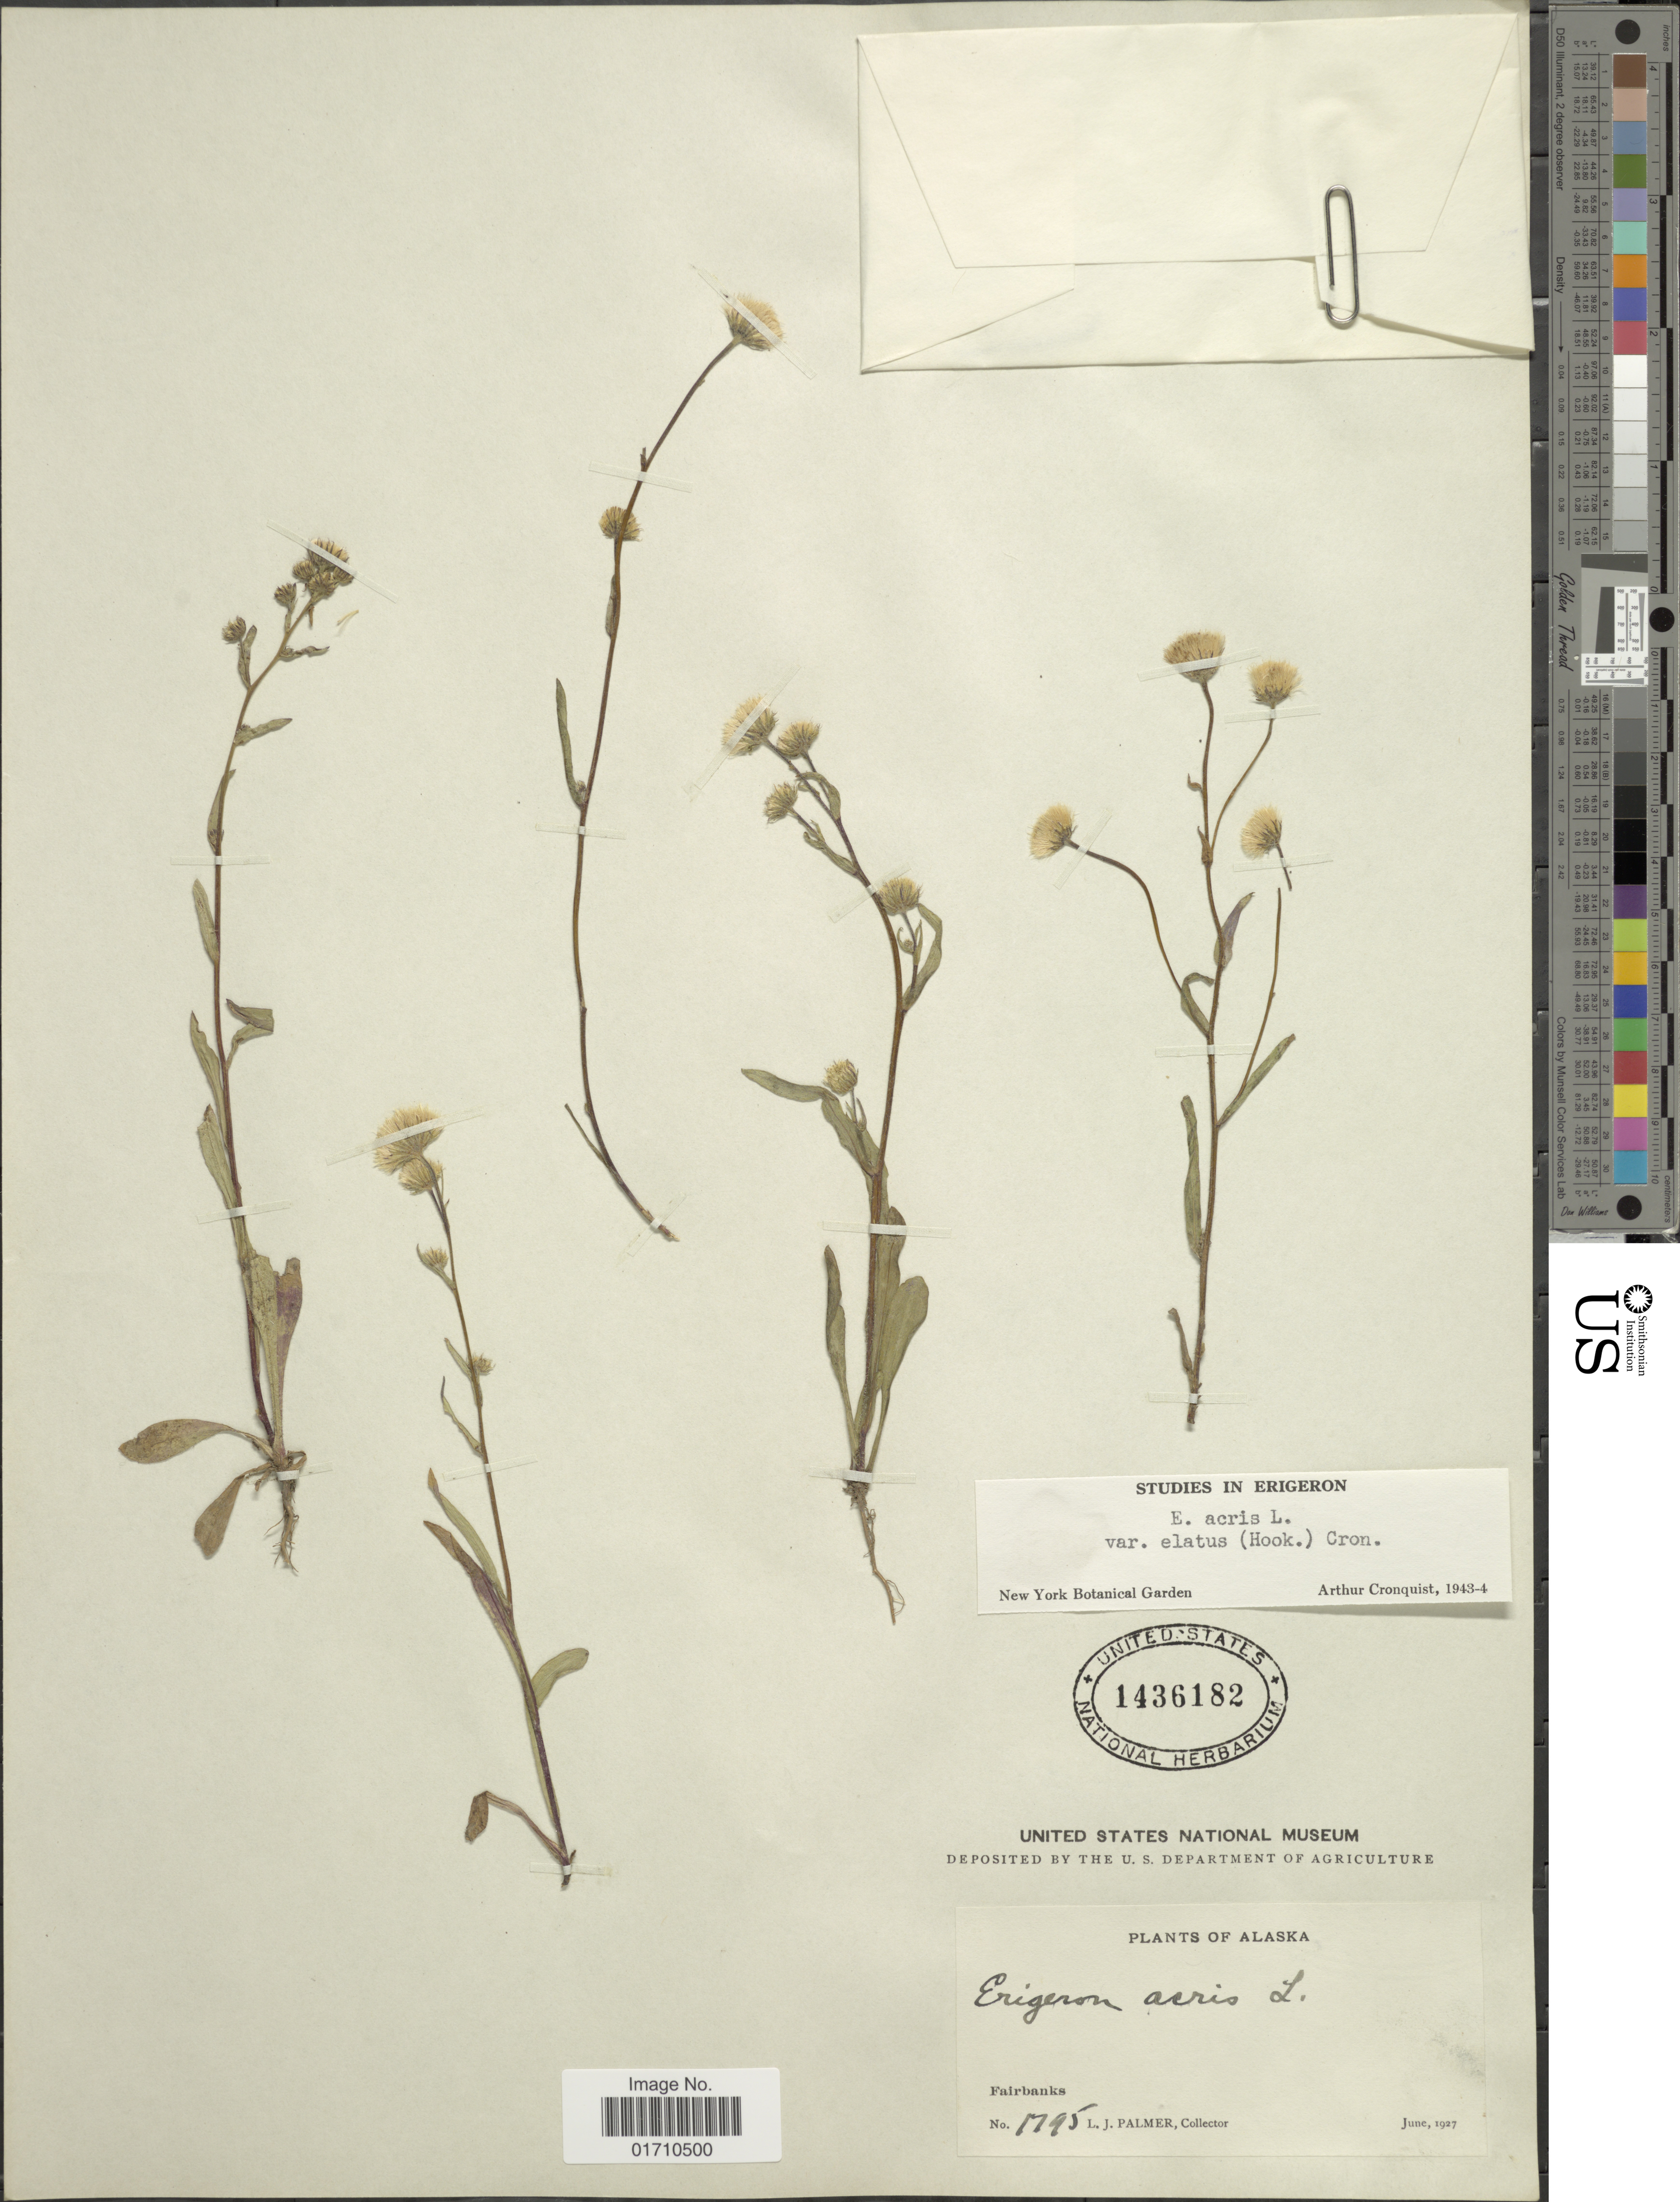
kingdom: Plantae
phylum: Tracheophyta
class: Magnoliopsida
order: Asterales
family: Asteraceae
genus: Erigeron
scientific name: Erigeron acris var. elatus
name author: (Hook.) Cronq.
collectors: L. J. Palmer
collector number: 1795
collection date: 1927-06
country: United States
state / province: Alaska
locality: Fairbanks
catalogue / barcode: US 1436182